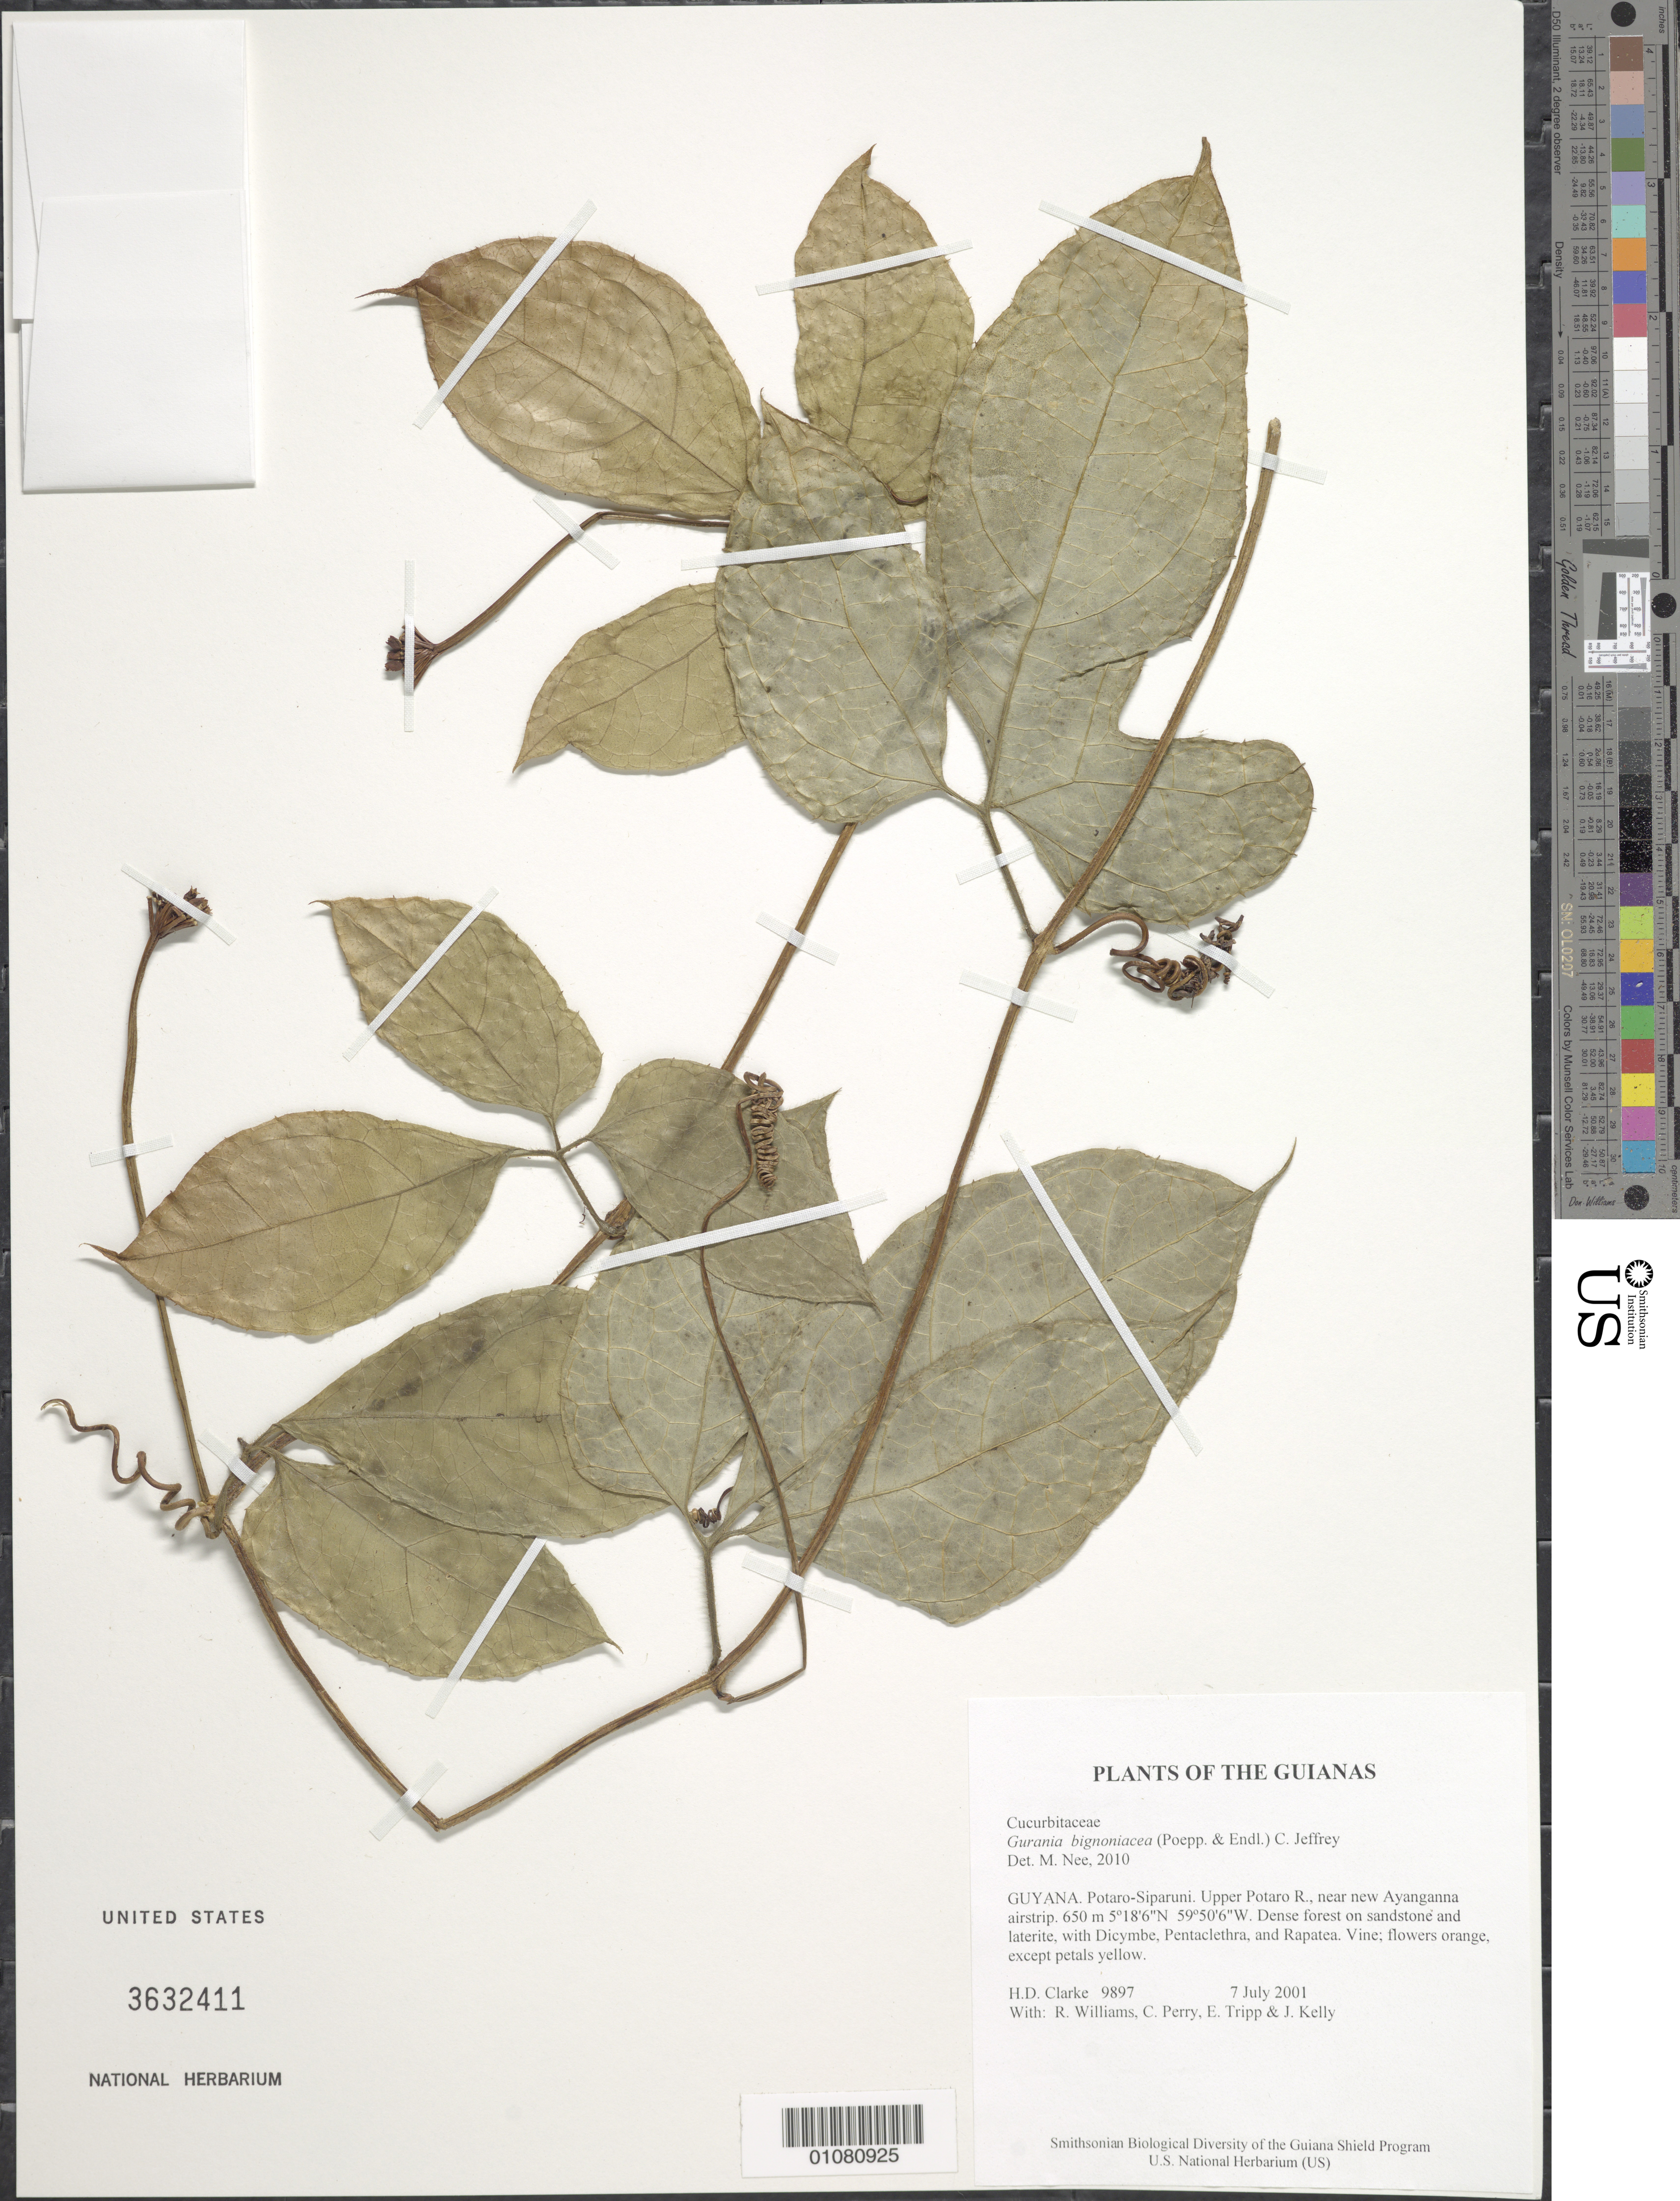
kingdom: Plantae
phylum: Tracheophyta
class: Magnoliopsida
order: Cucurbitales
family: Cucurbitaceae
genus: Gurania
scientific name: Gurania bignoniacea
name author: (Poepp. & Endl.) C. Jeffrey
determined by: Nee, Michael H.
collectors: H. D. Clarke, R. Williams, C. Perry, E. Tripp & J. Kelly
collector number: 9897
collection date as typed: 7 July 2001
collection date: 2001-07-07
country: Guyana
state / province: Potaro-Siparuni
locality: Upper Potaro R., near new Ayanganna airstrip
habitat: Dense forest on sandstone and laterite, with Dicymbe, Pentaclethra, and Rapatea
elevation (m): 650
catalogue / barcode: US 3632411